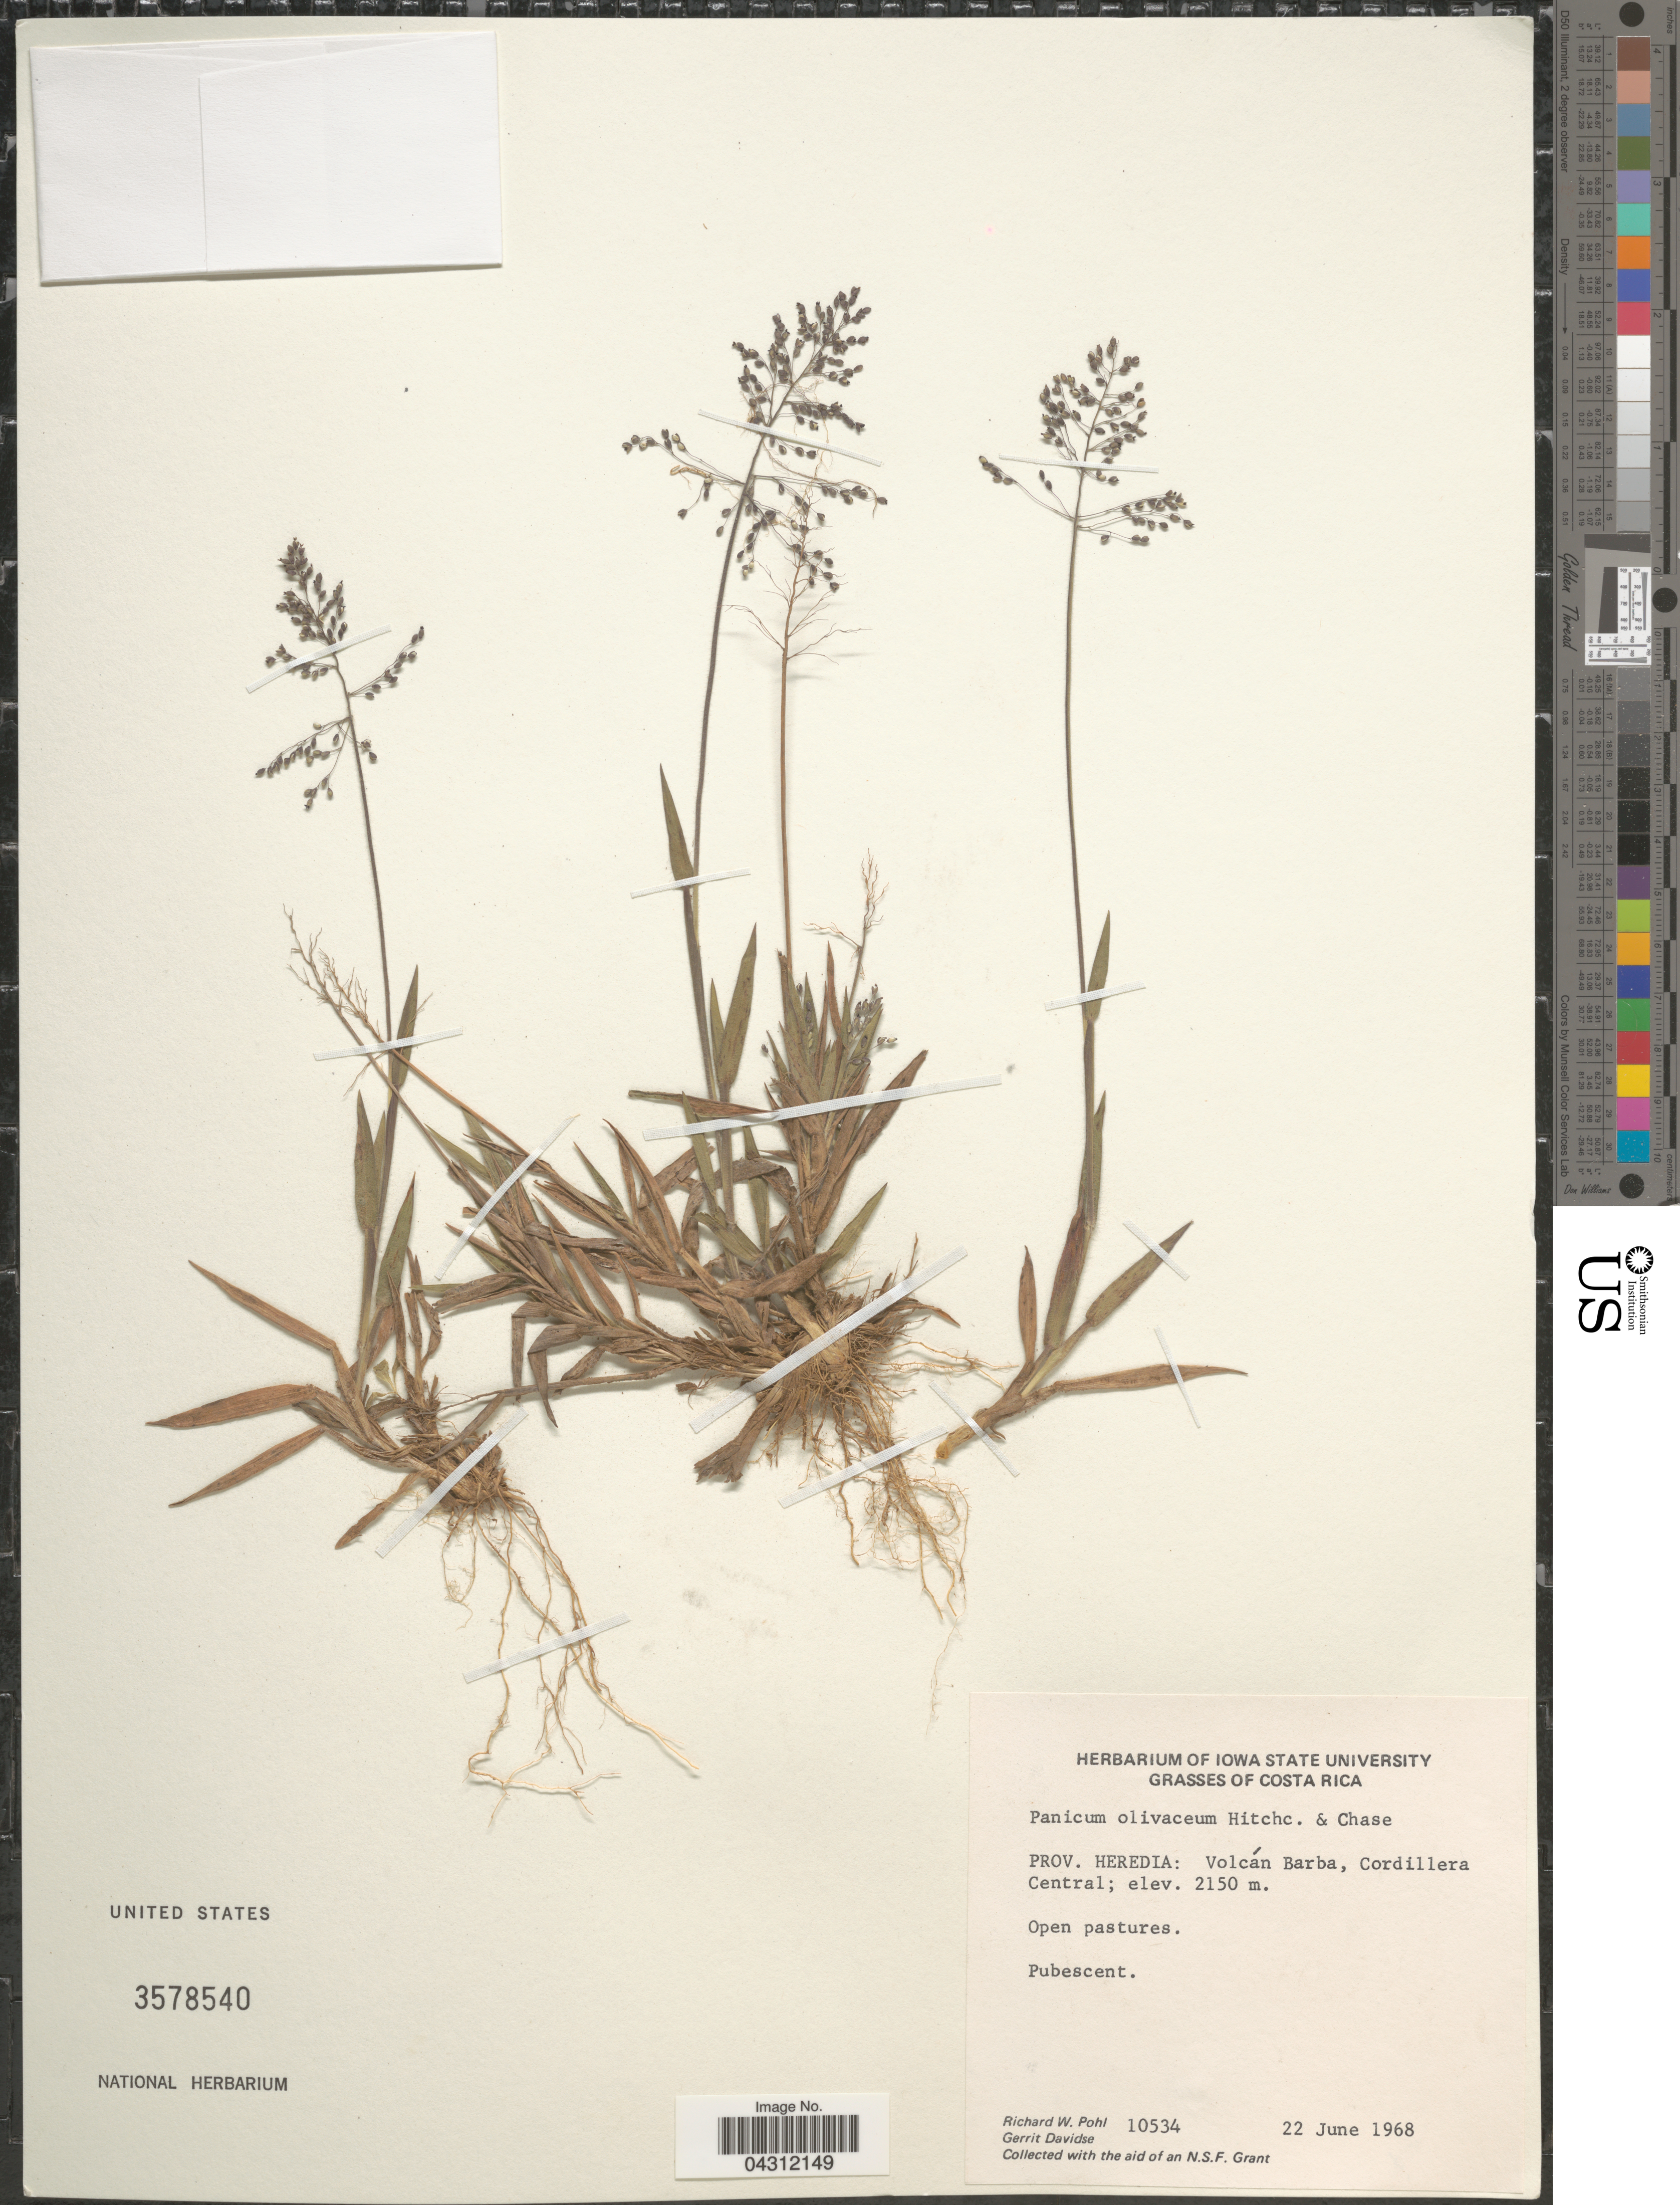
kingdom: Plantae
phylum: Tracheophyta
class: Liliopsida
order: Poales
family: Poaceae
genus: Dichanthelium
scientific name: Dichanthelium acuminatum var. acuminatum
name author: (Sw.) Gould & C.A. Clark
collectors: R. W. Pohl & G. Davidse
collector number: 10534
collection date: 1968-06-22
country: Costa Rica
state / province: Heredia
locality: Volcán Barba, Cordillera Central.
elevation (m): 2150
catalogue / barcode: US 3578540